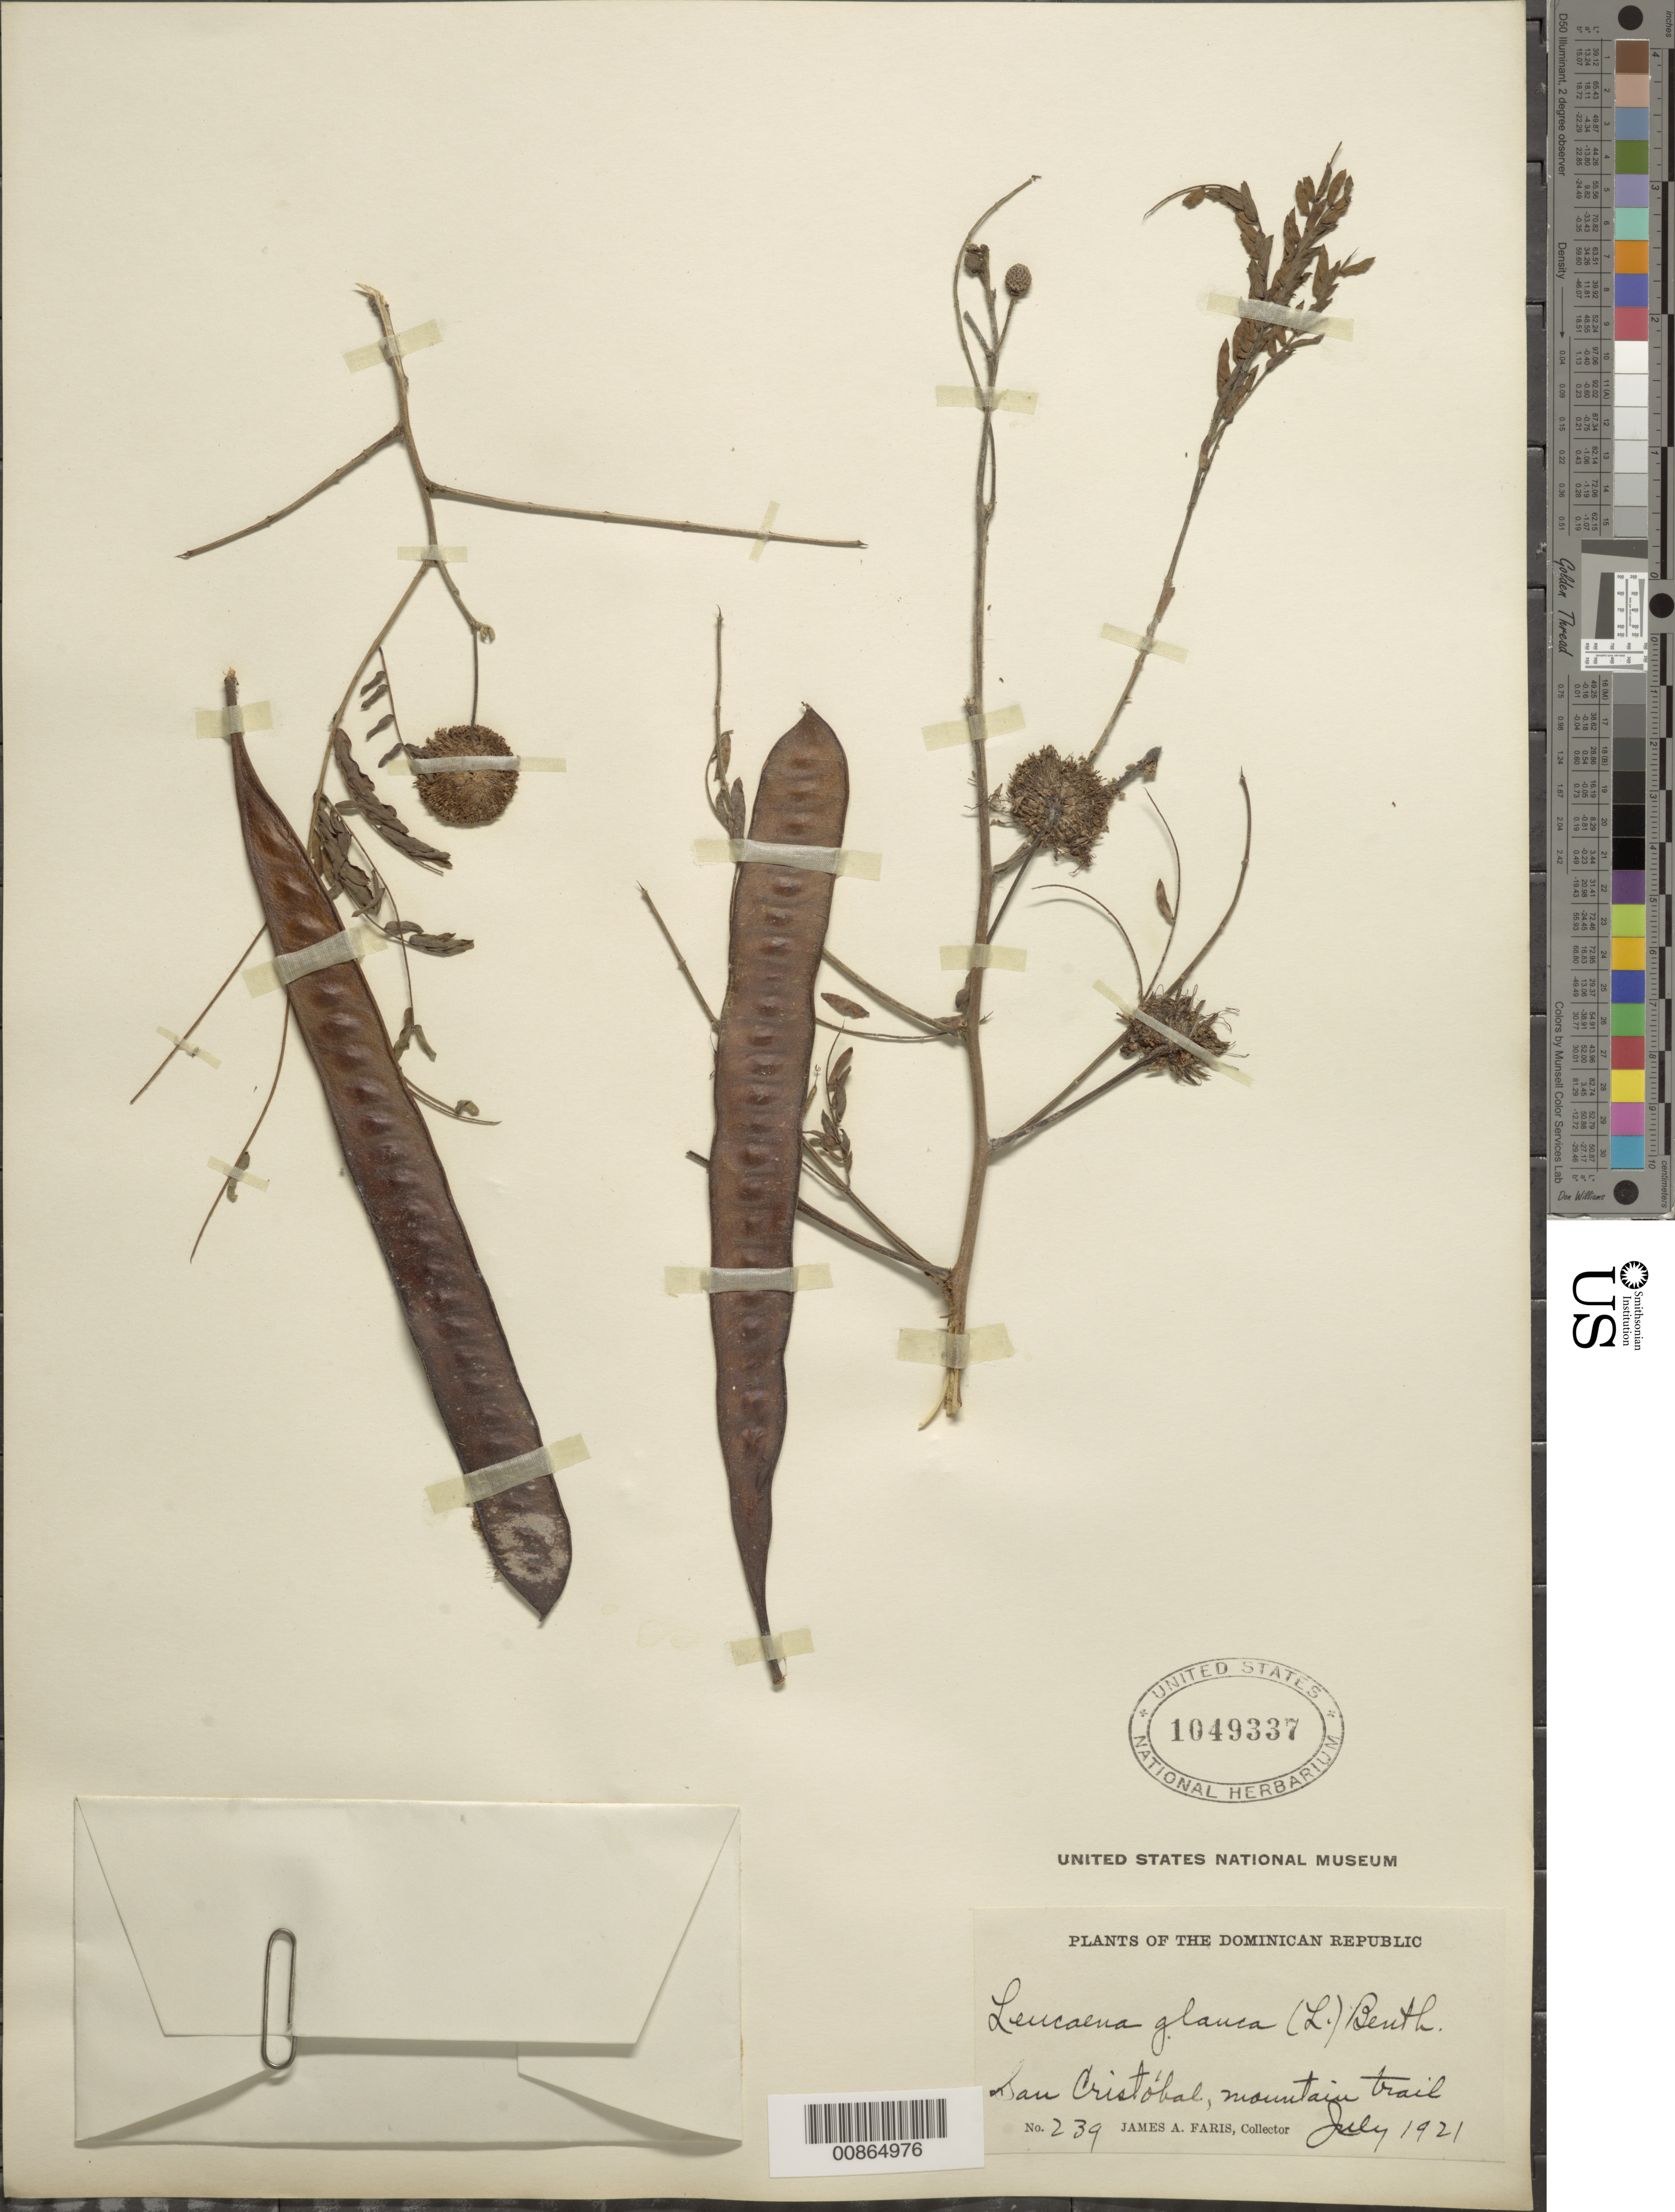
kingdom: Plantae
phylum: Tracheophyta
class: Magnoliopsida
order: Fabales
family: Fabaceae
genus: Leucaena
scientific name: Leucaena leucocephala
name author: (Lam.) de Wit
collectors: J. Faris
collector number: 239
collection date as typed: Jul 1921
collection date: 1921-07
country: Dominican Republic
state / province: San Cristóbal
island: Hispaniola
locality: San Cristóbal.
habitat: Mountain trail.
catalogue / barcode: US 1049337